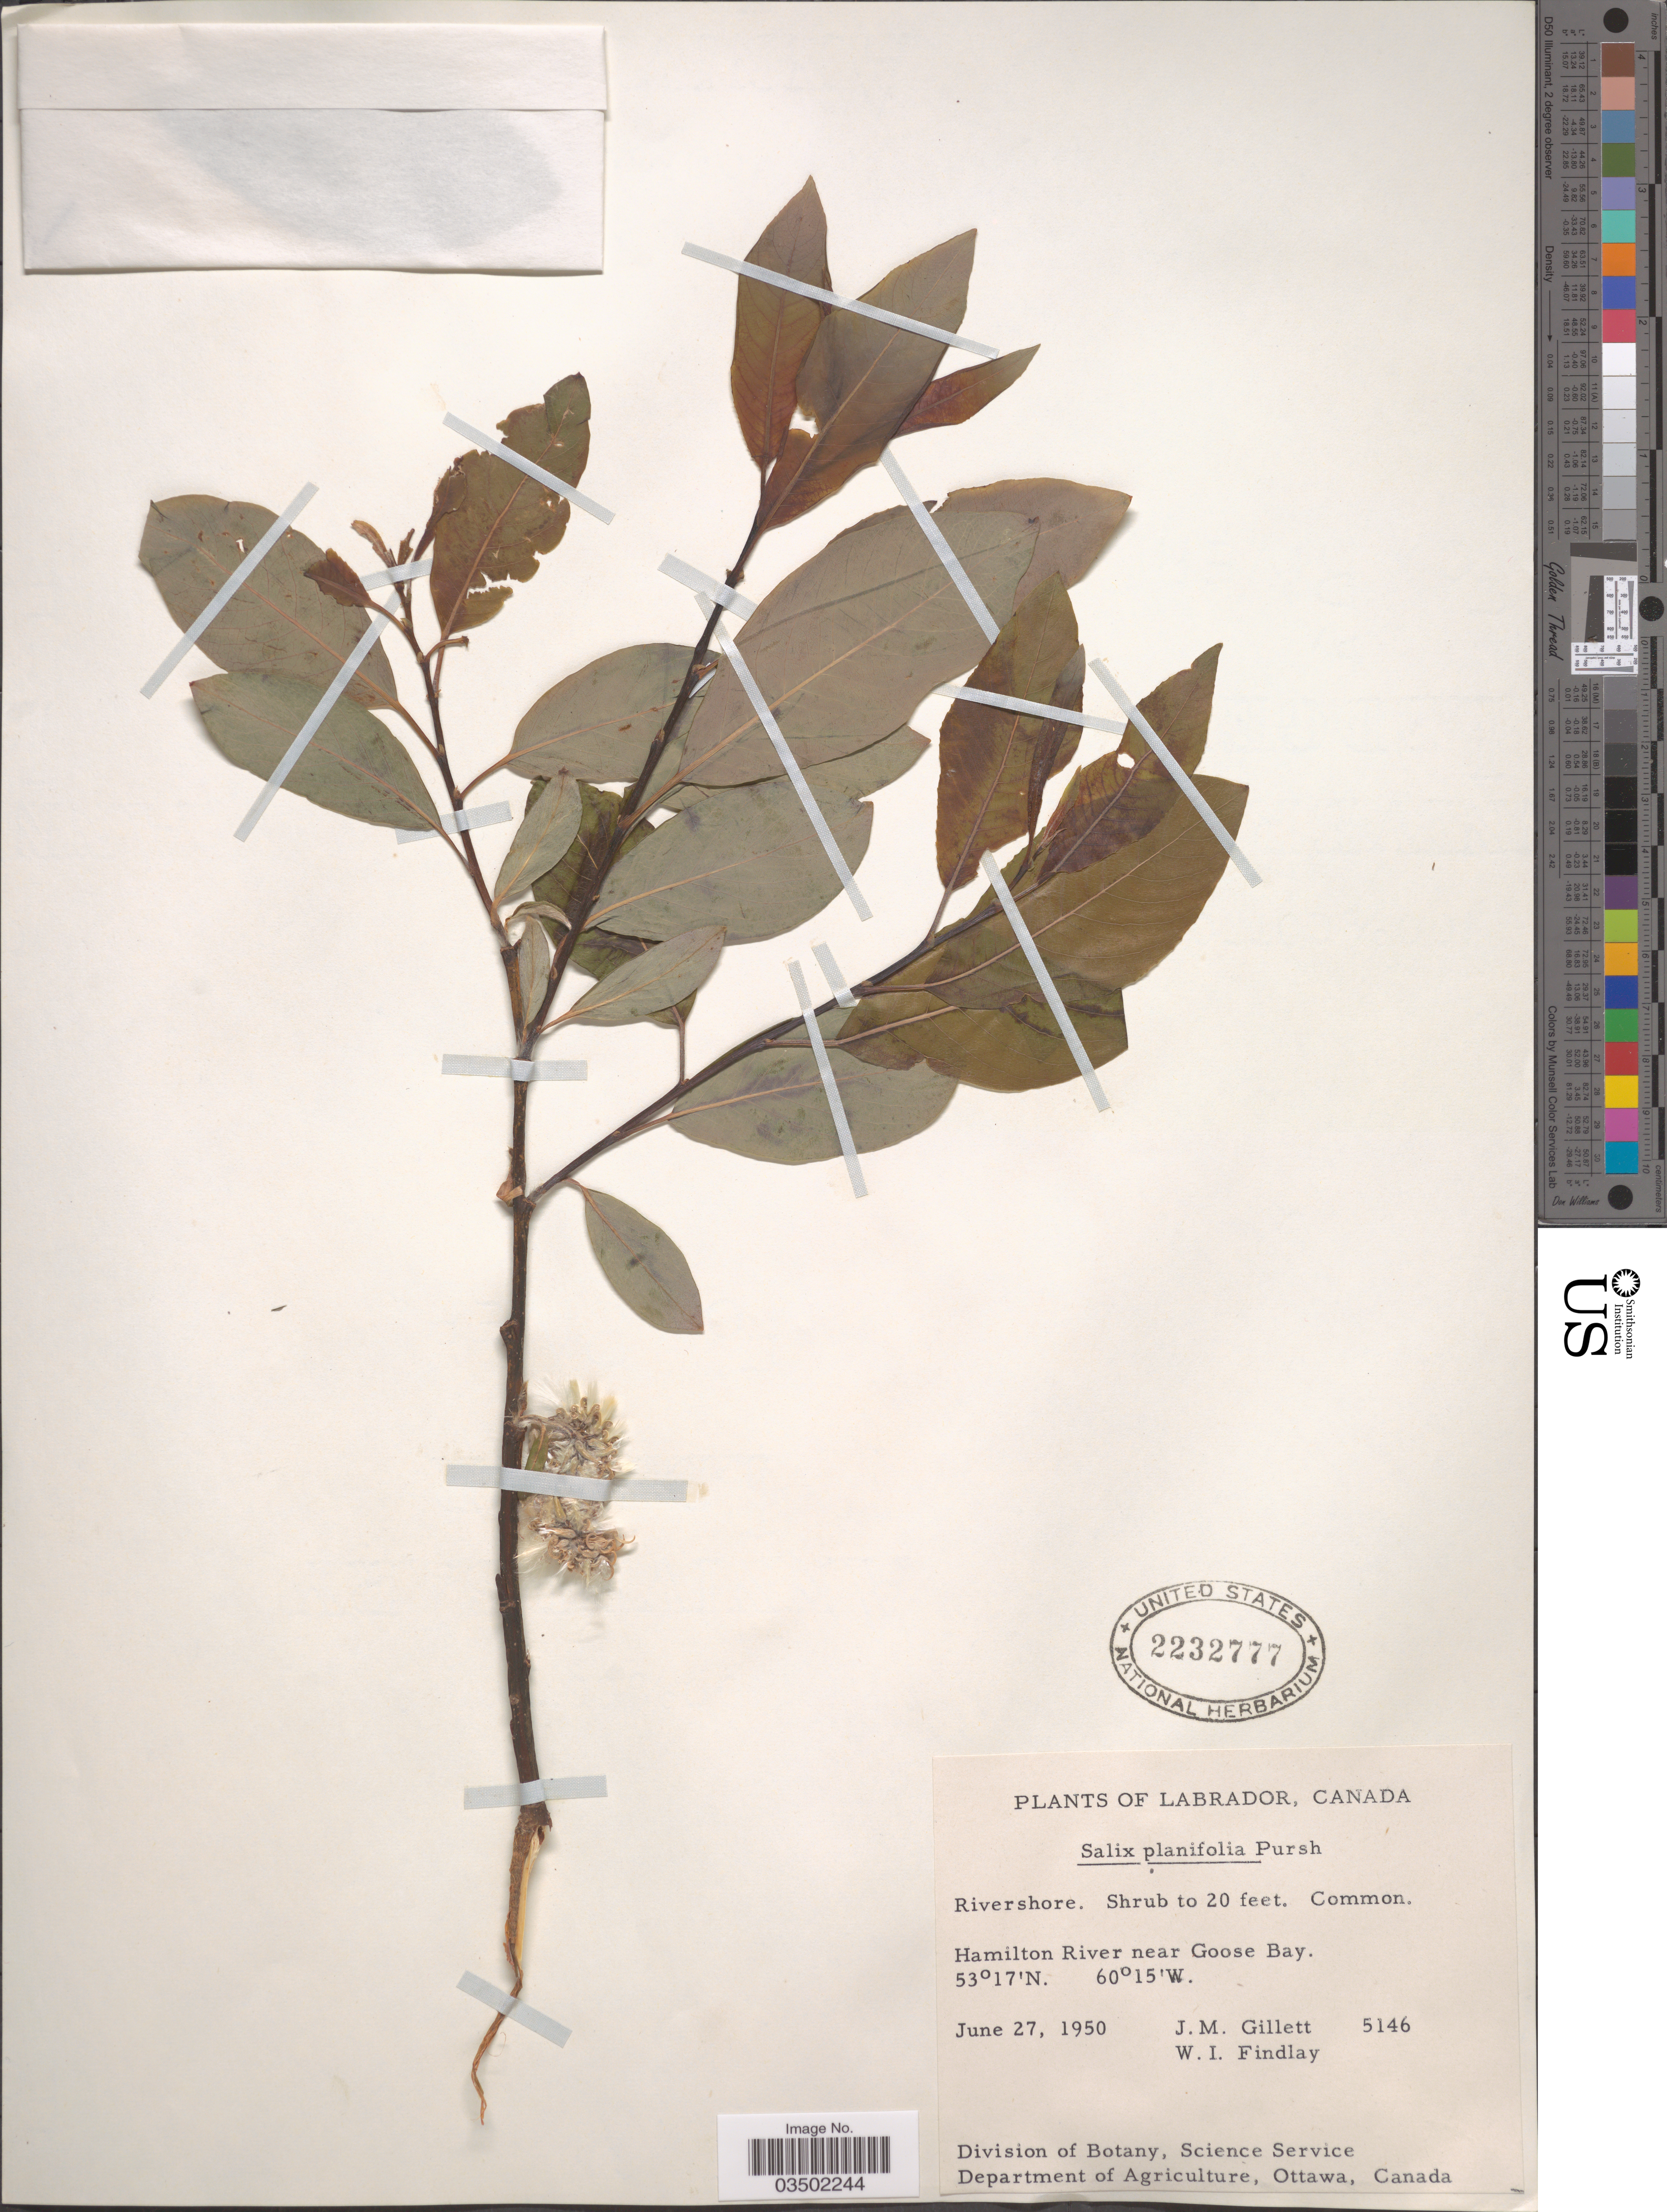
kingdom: Plantae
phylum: Tracheophyta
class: Magnoliopsida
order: Malpighiales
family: Salicaceae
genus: Salix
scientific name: Salix planifolia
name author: Pursh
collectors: J. M. Gillett & W. Findlay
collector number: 5146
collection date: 1950-06-27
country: Canada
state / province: Newfoundland and Labrador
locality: Labrador. Rivershore. Hamilton River near Goose Bay.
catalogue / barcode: US 2232777